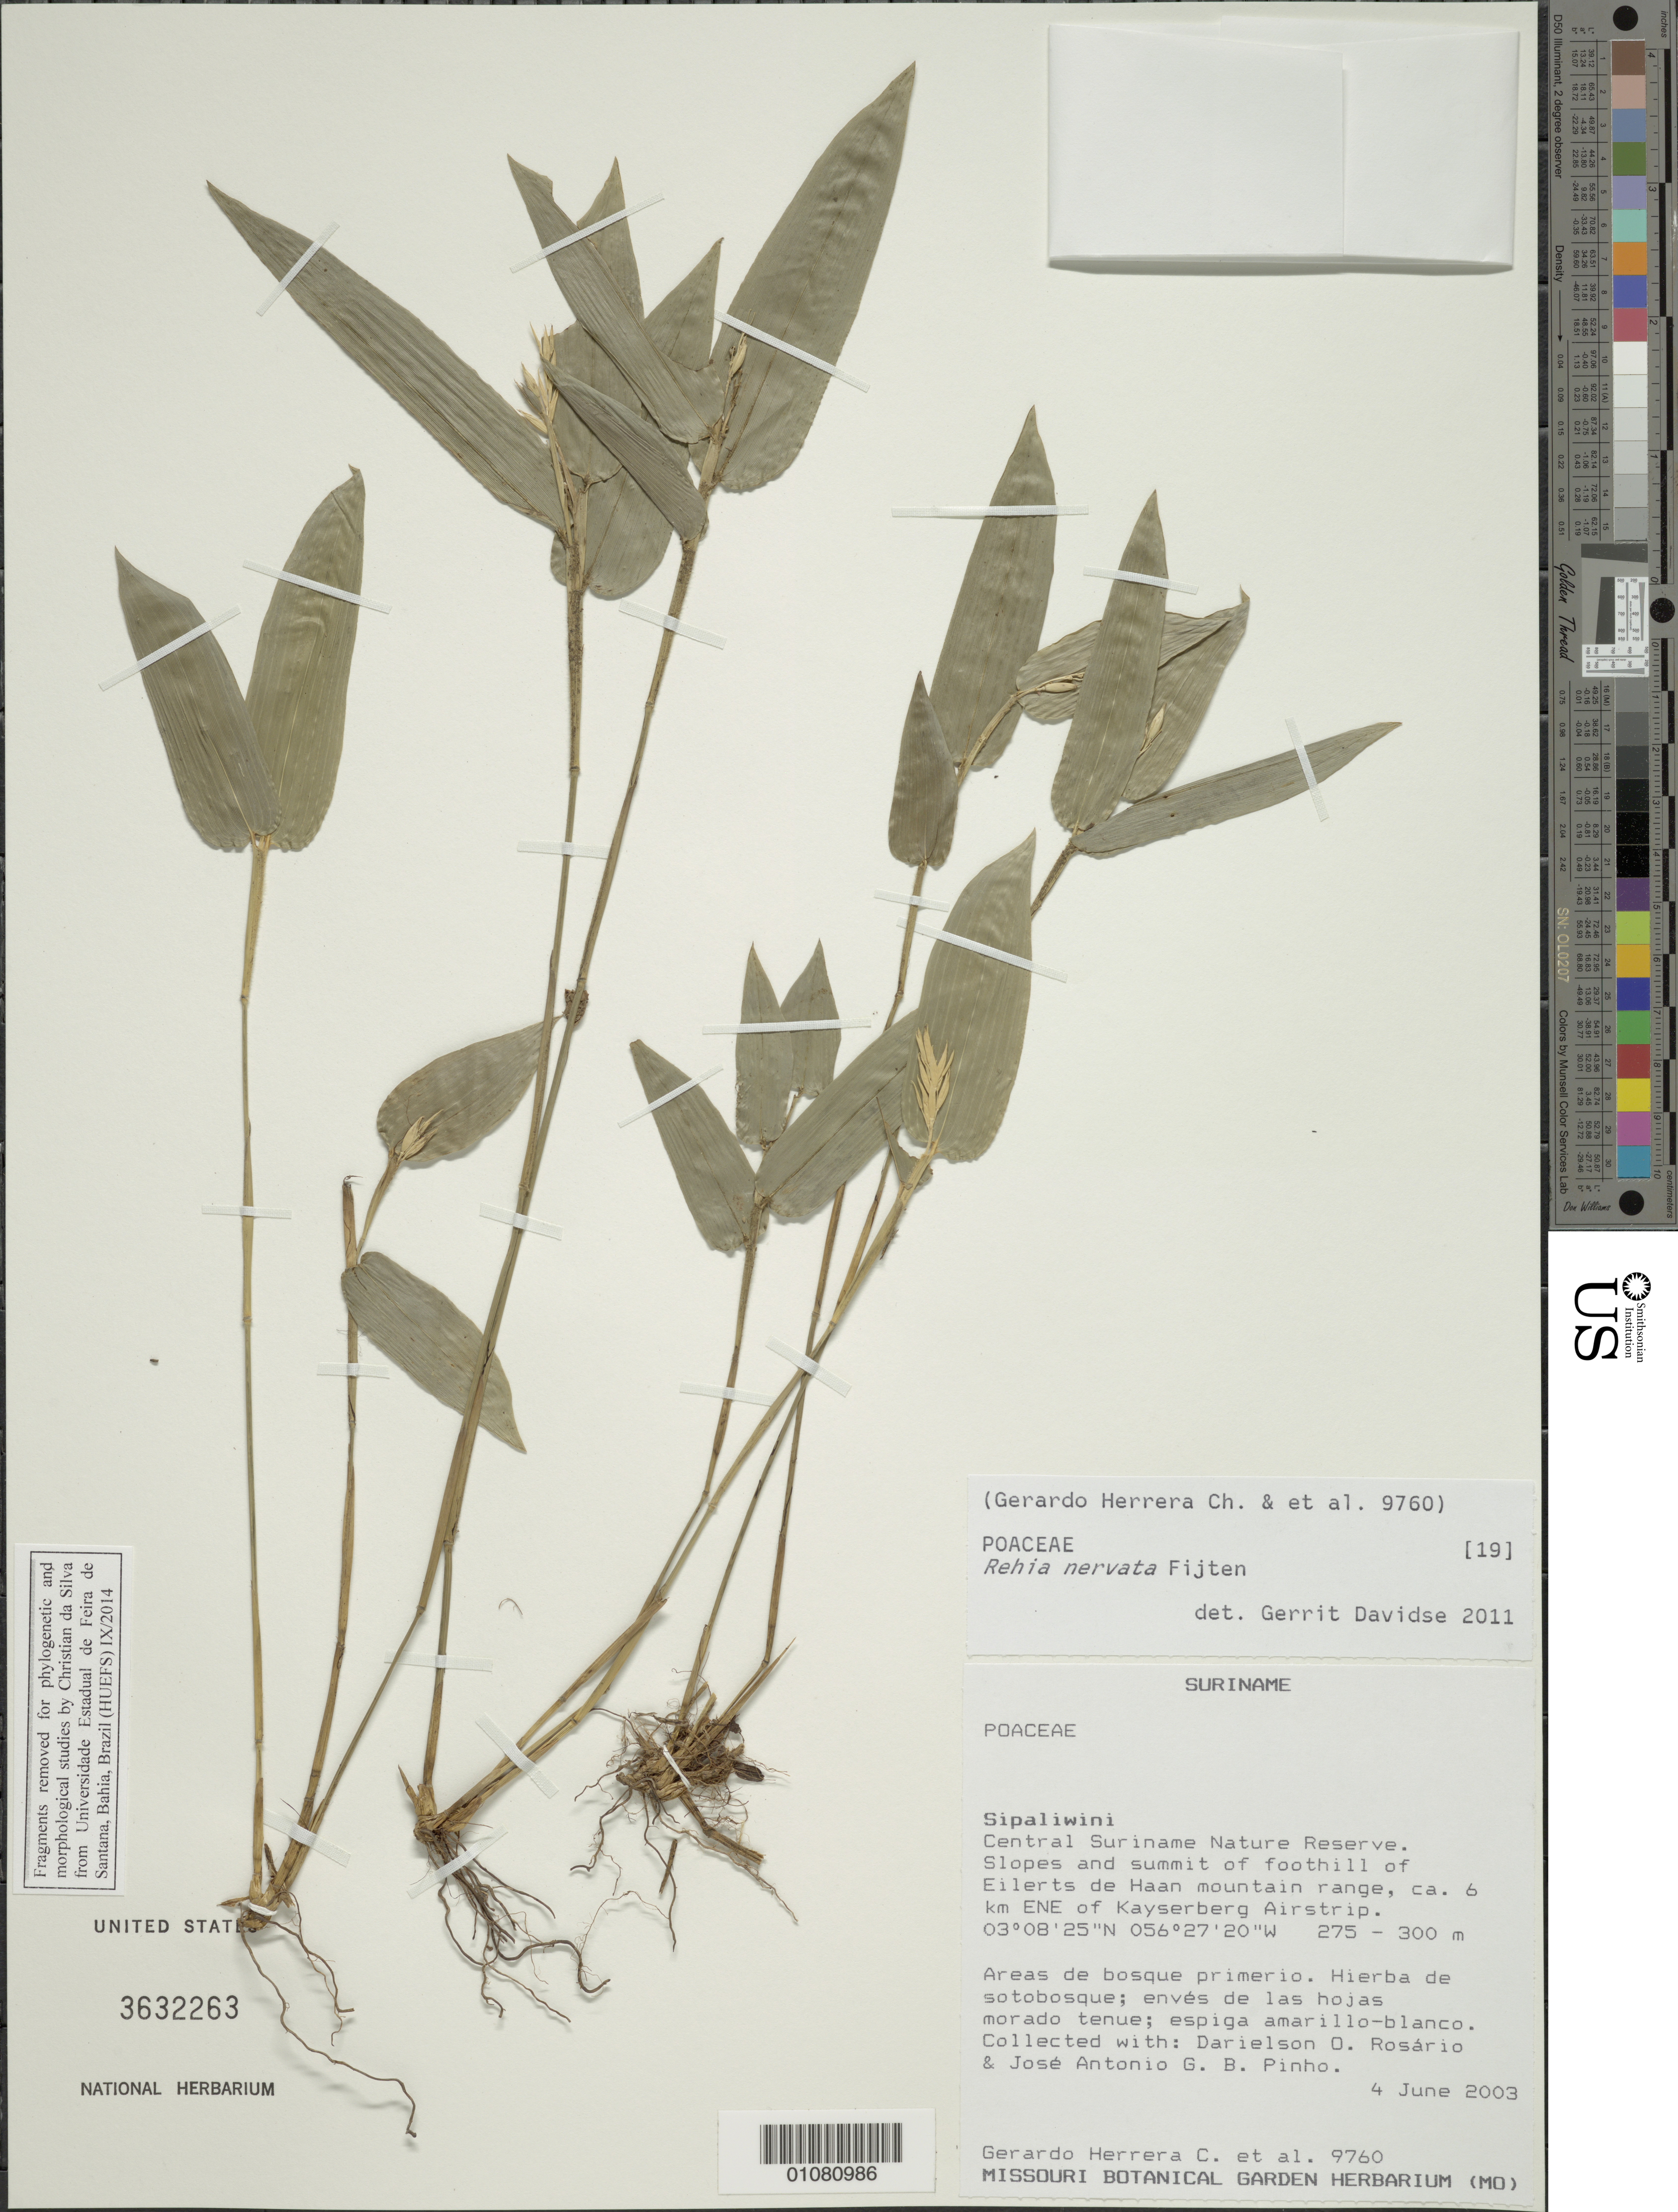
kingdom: Plantae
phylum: Tracheophyta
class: Liliopsida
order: Poales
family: Poaceae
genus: Rehia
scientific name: Rehia nervata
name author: (Swallen) Fijten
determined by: Davidse, Gerrit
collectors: G. Herrera Ch., D. Rosario & J. Pinho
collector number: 9760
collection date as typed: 4-Jun-03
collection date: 2003-06-04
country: Suriname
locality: Central Suriname Nature Reserve. Slopes and summit of foothill of Eilerts de Haan mountain range, ca 6km ENE of Kayserberg Airstrip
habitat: Areas de bosque primario; sotobosque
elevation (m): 275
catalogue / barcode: US 3632263